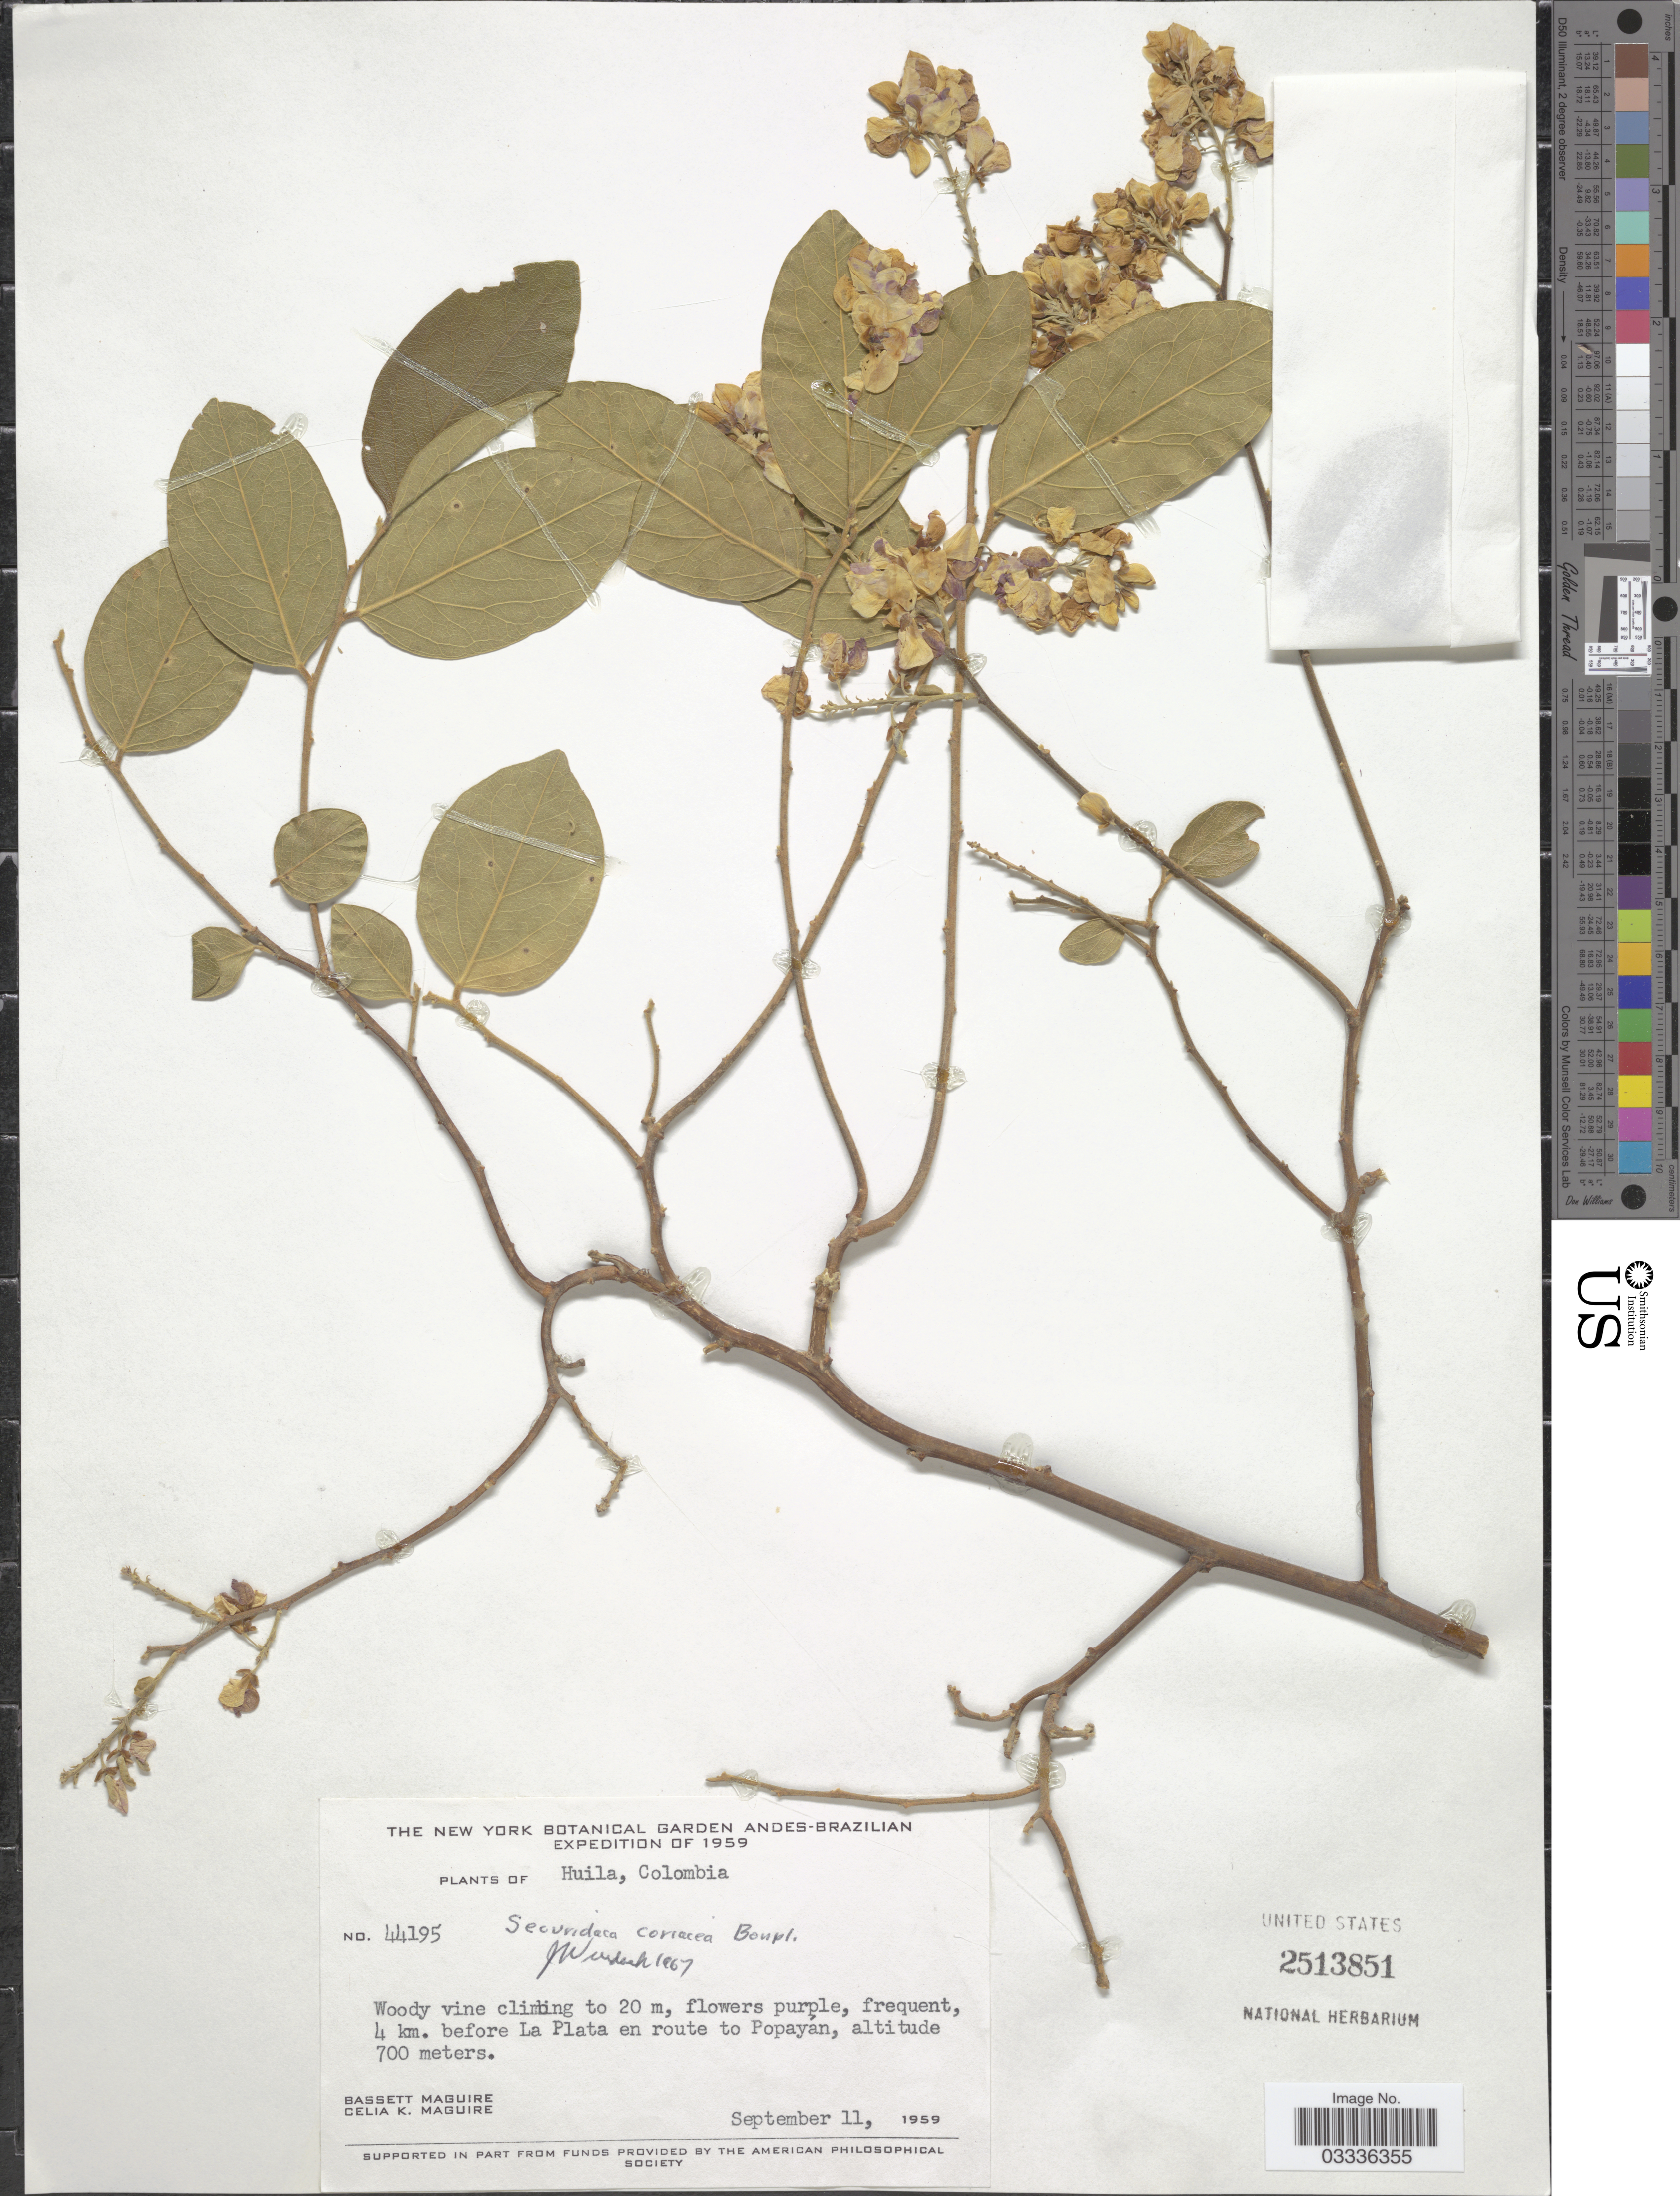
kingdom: Plantae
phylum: Tracheophyta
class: Magnoliopsida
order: Fabales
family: Polygalaceae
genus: Securidaca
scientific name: Securidaca coriacea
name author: Bonpl. ex Steud.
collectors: B. Maguire & C. K. Maguire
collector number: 44195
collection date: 1959-09-11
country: Colombia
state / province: Huila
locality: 4 km. before La Plata en route to Popayán.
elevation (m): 700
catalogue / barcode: US 2513851